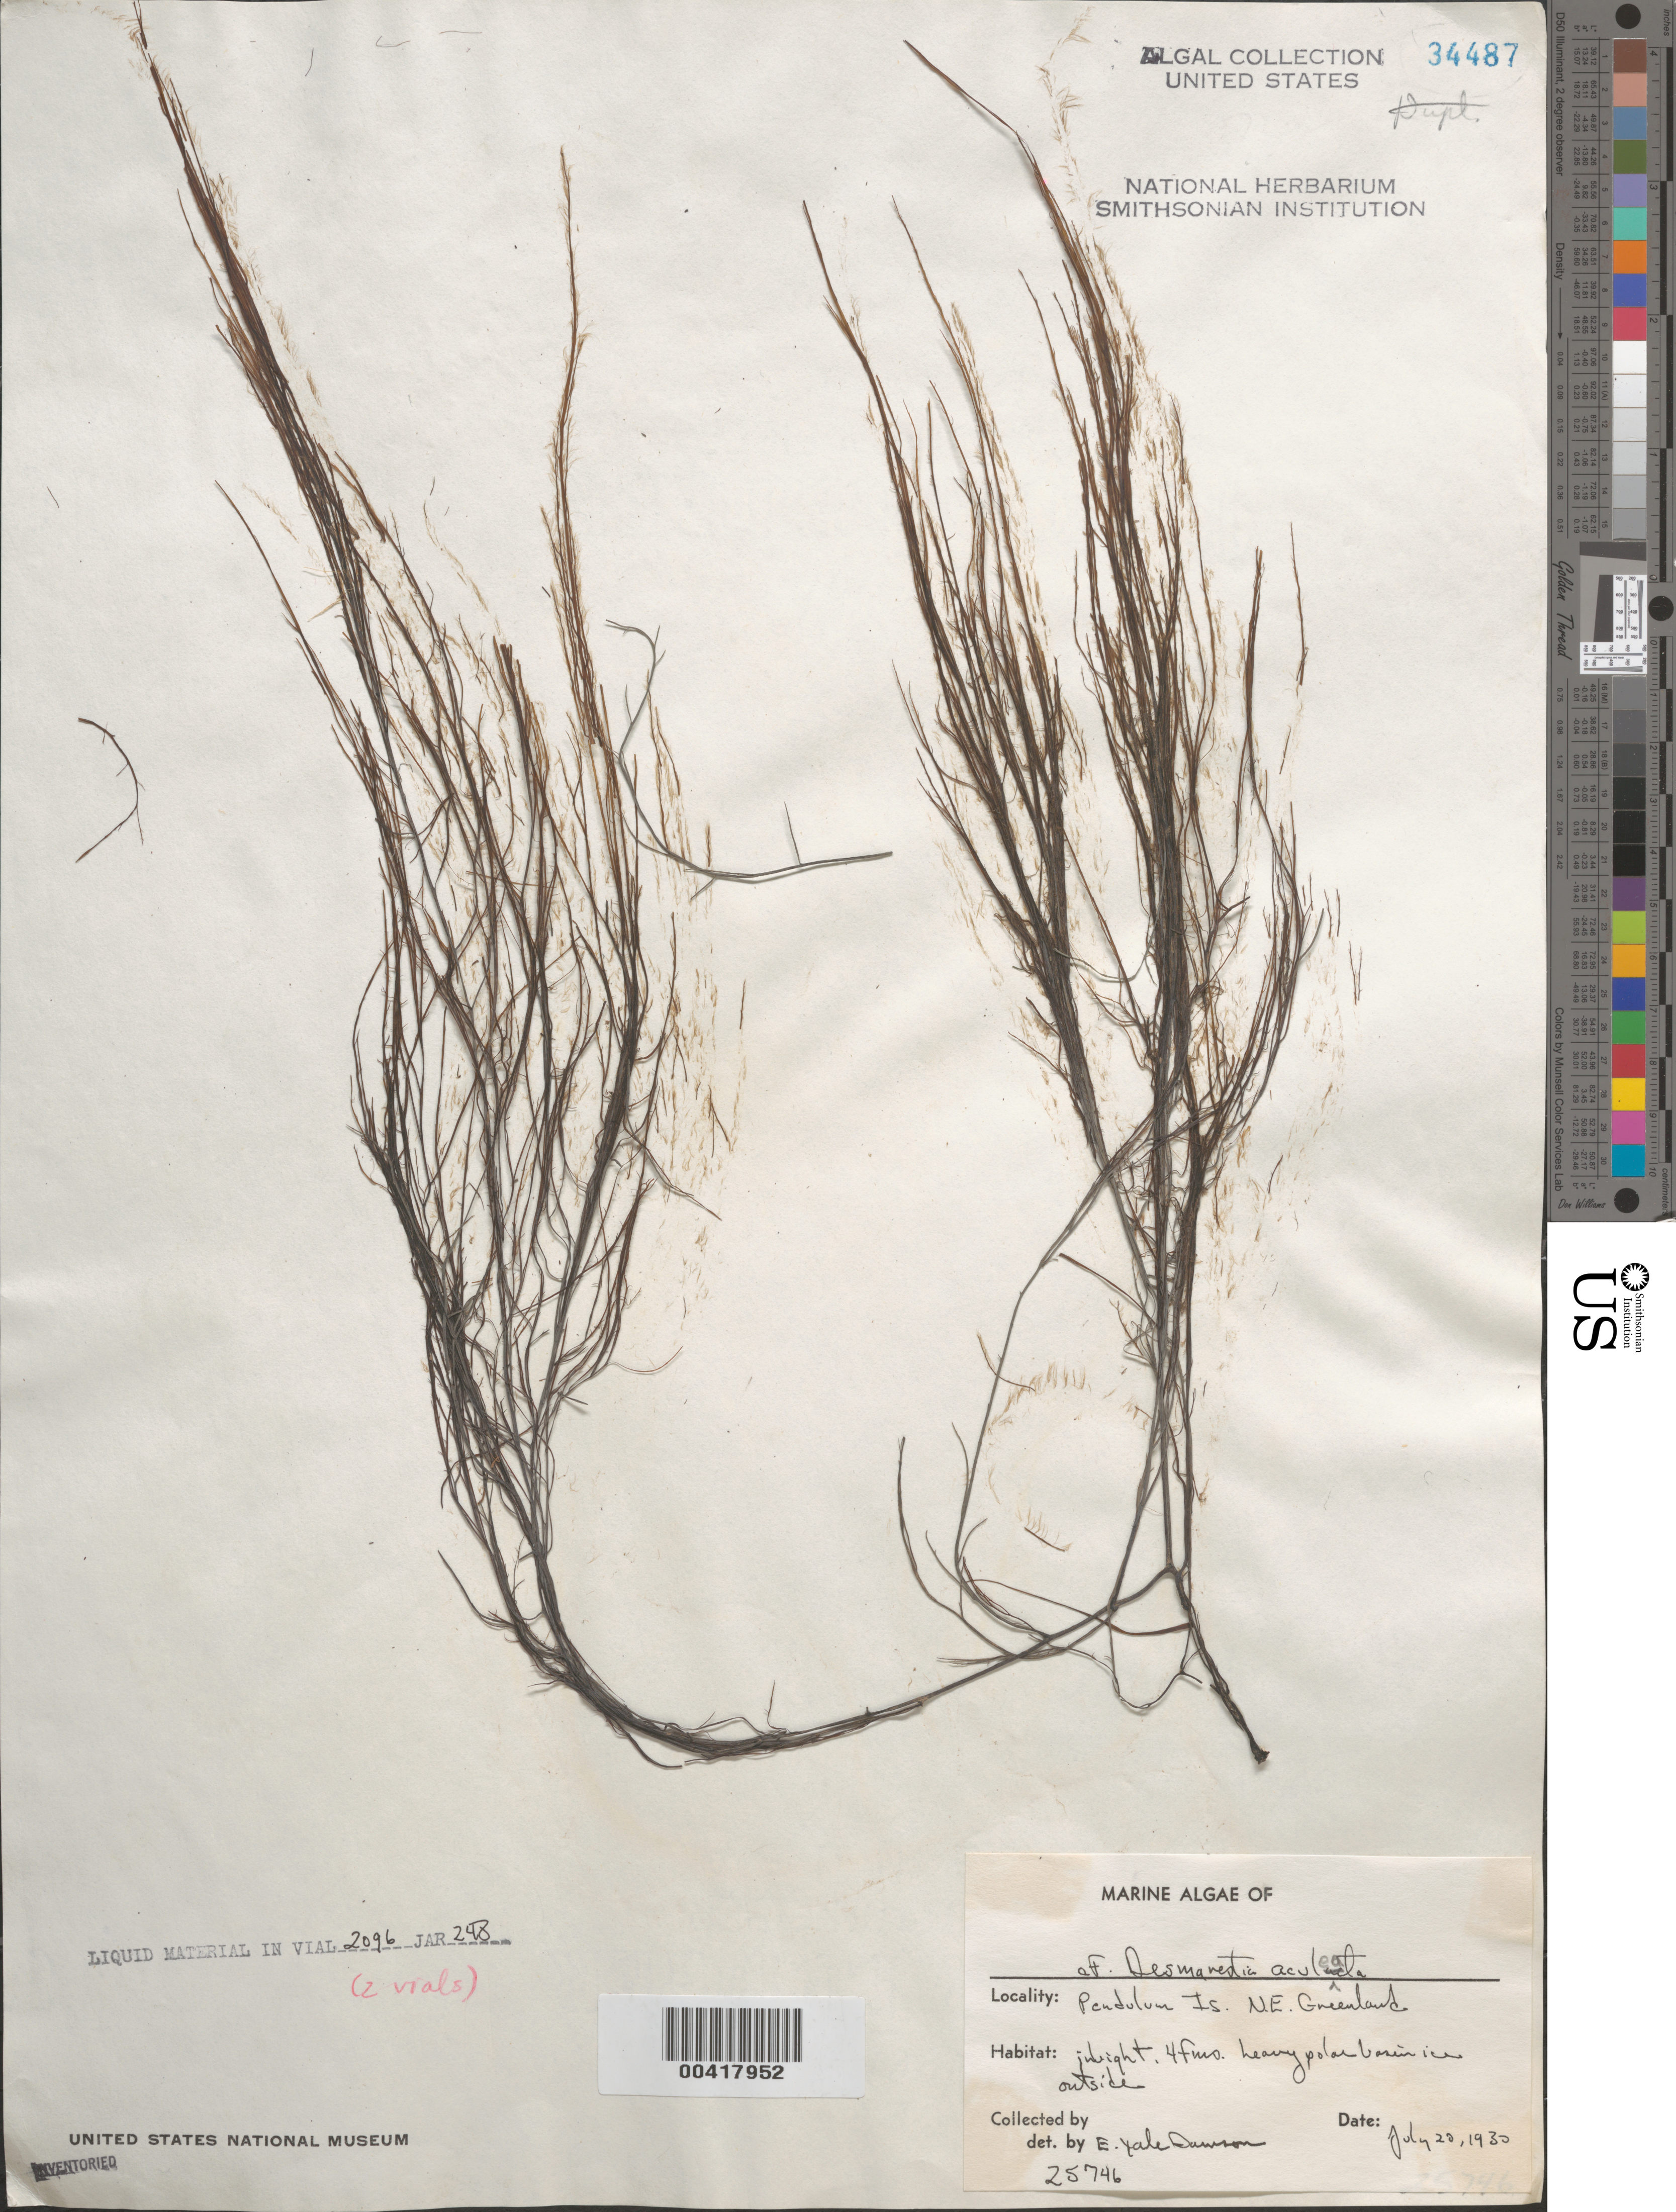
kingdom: Chromista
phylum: Ochrophyta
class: Phaeophyceae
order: Desmarestiales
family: Desmarestiaceae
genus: Desmarestia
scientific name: Desmarestia aculeata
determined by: Dawson, E. Y.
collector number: EYD 25746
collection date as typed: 20 Jul 1930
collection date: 1930-07-20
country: Greenland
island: Pendulum Island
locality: Northeast Greenland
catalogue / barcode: US 34487